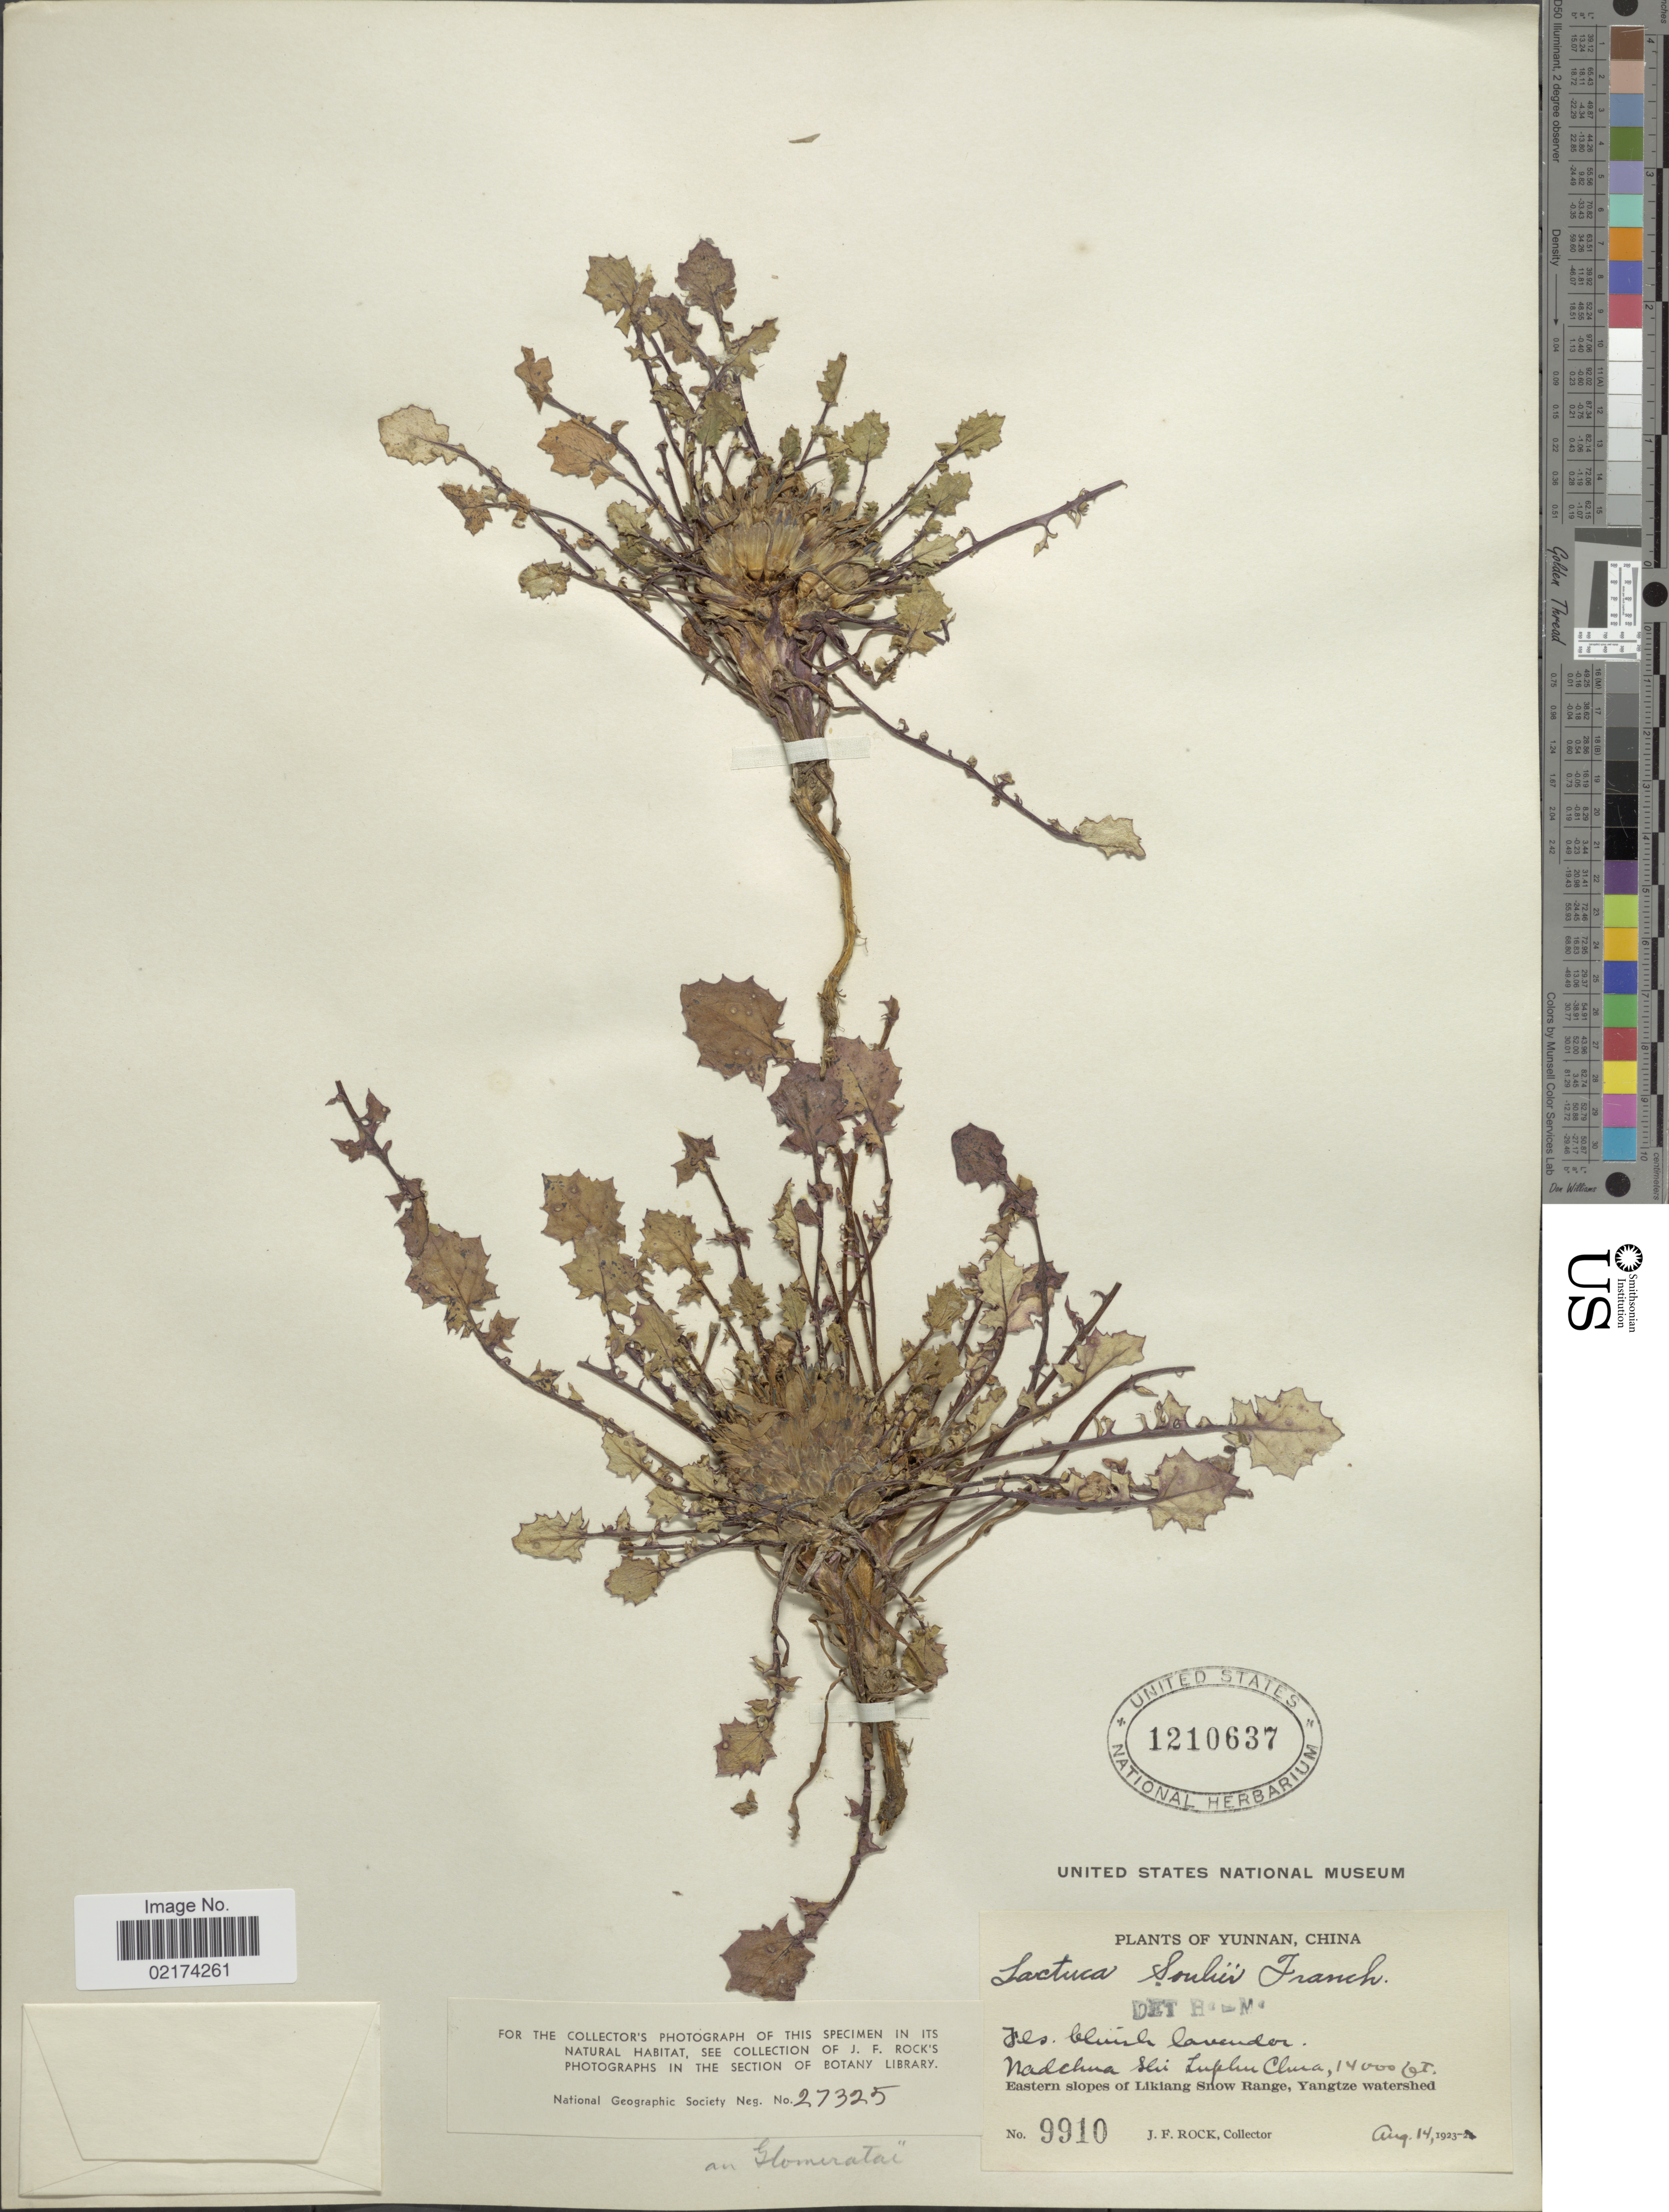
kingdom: Plantae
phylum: Tracheophyta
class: Magnoliopsida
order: Asterales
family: Asteraceae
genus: Parasyncalathium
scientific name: Parasyncalathium souliei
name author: (Franch.) J. W. Zhang et al.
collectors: J. F. Rock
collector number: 9910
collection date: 1923-08-14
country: China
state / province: Yunnan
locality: Nadchua Shi Zuphu Chua, eastern slopes of Likiang Snow Range, Yangtze watershed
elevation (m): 4267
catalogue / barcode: US 1210637